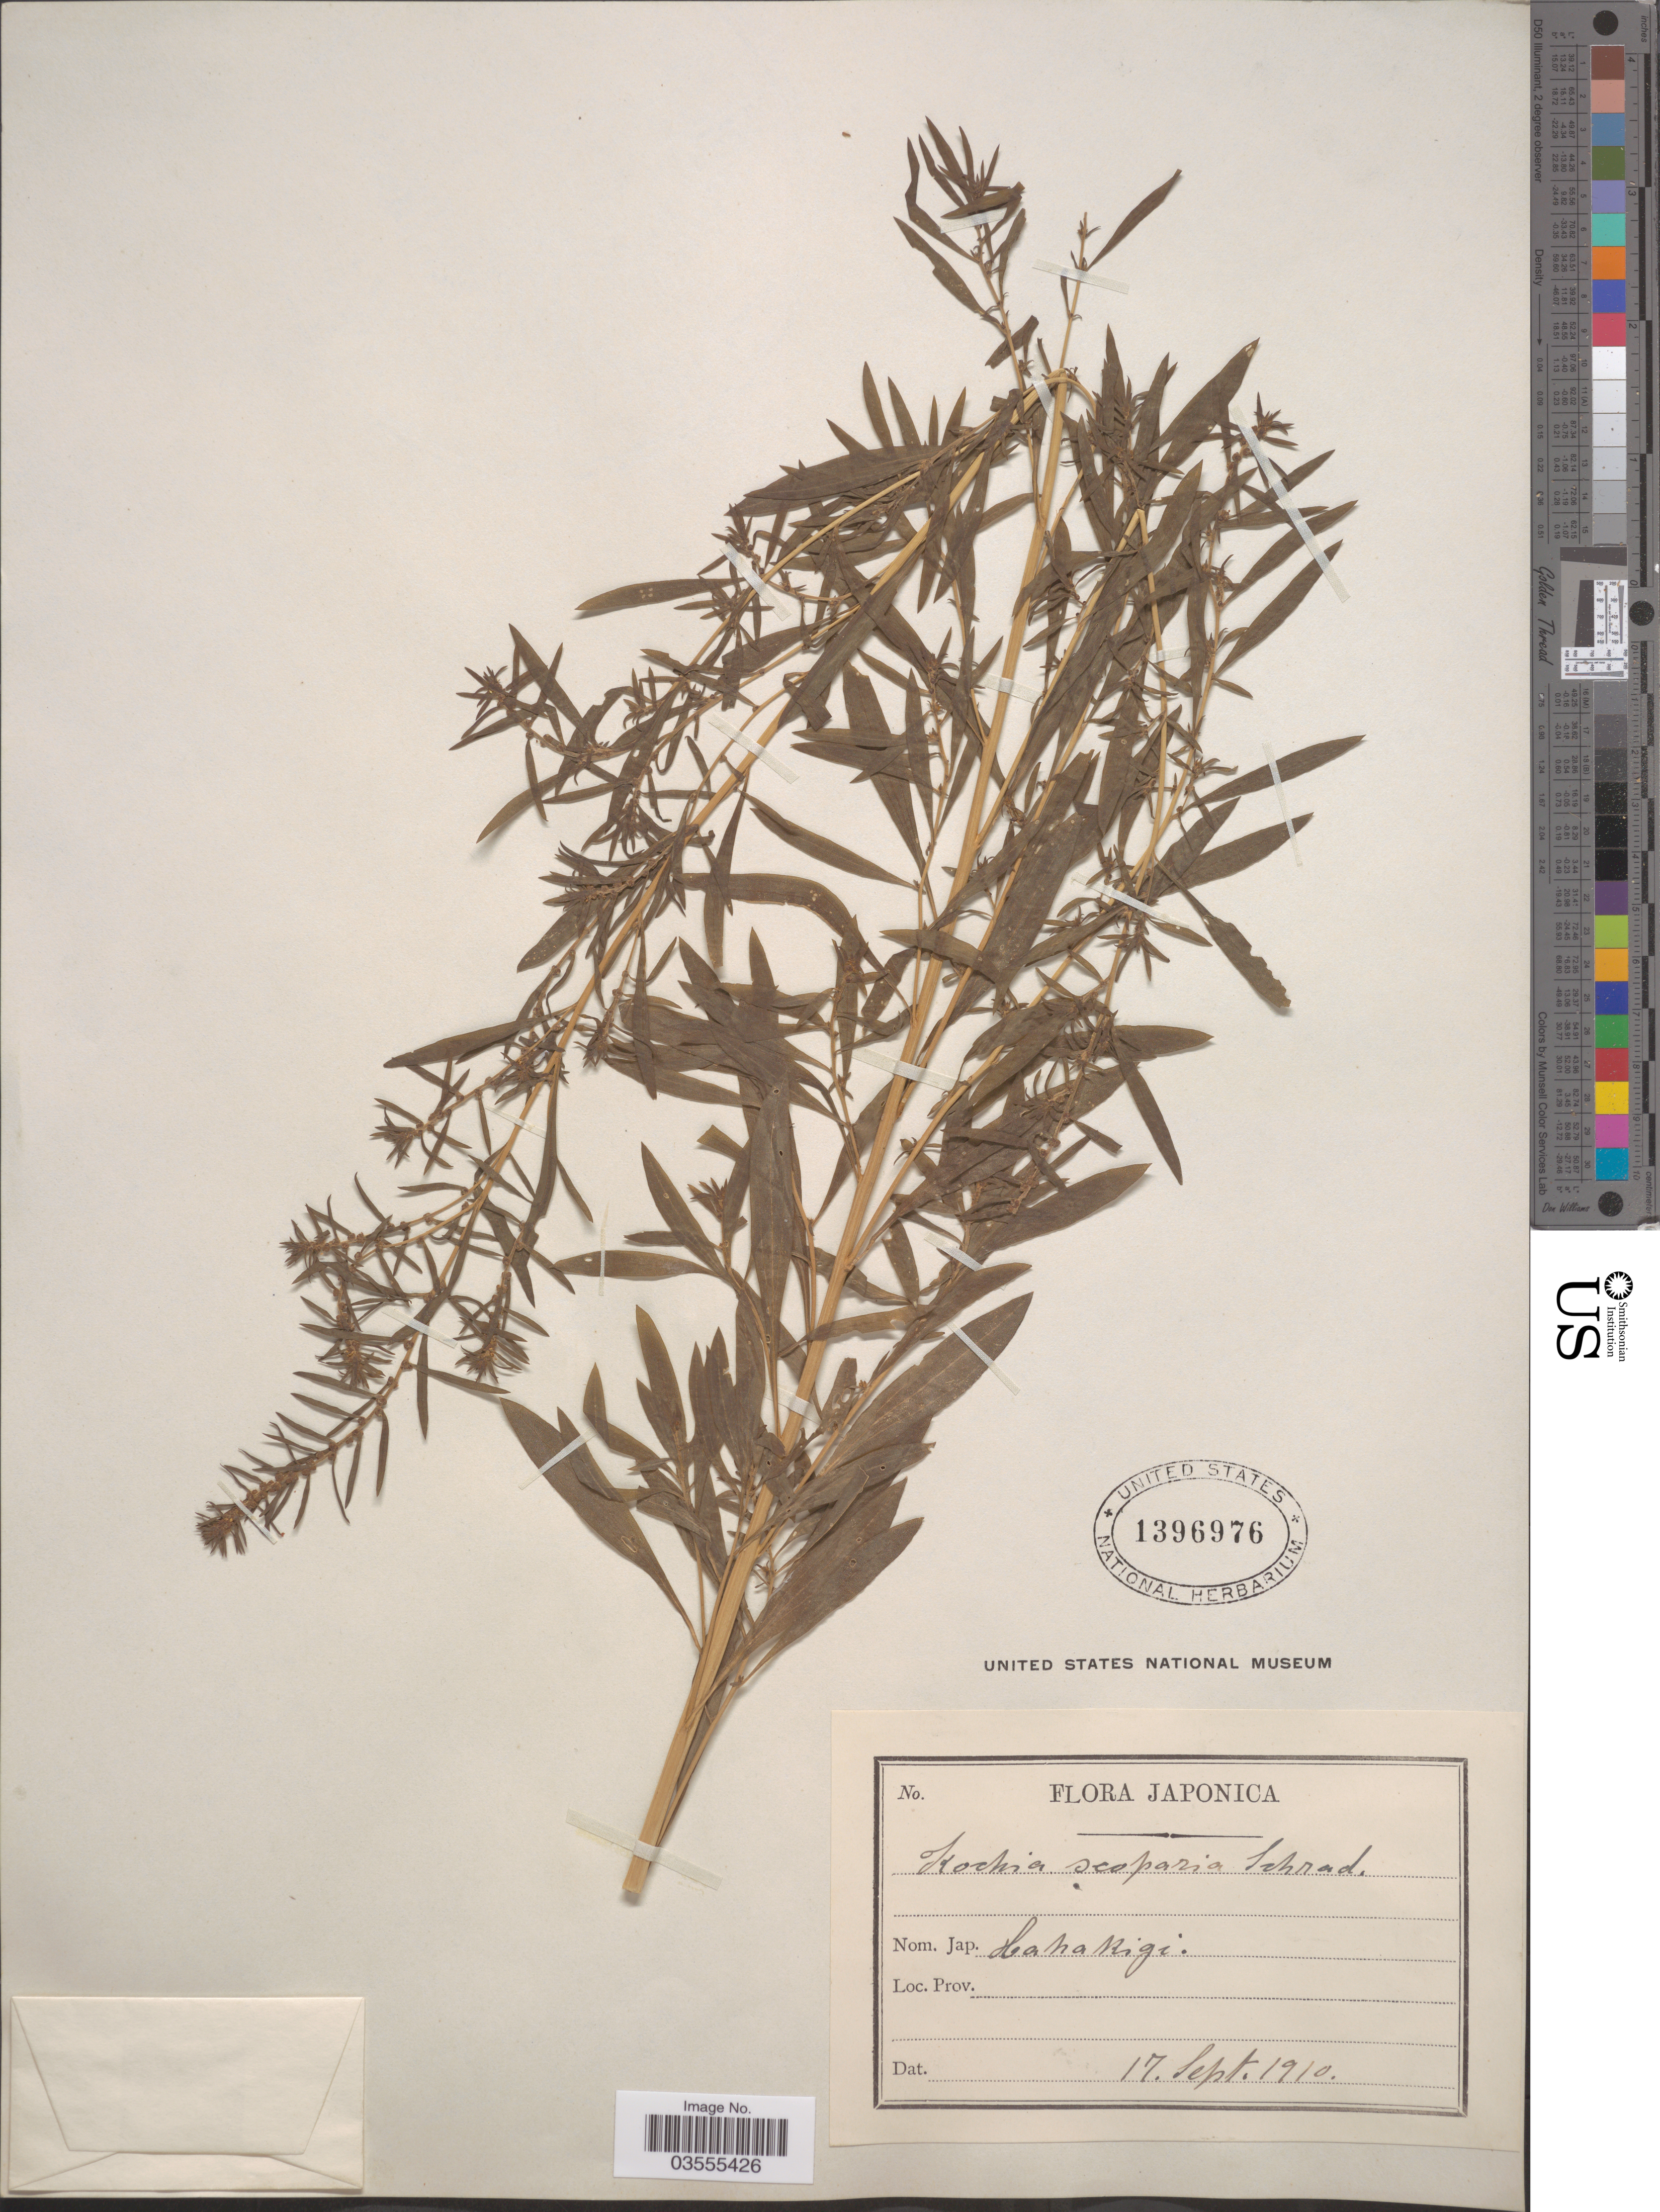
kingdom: Plantae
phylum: Tracheophyta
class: Magnoliopsida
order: Caryophyllales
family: Amaranthaceae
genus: Bassia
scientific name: Bassia scoparia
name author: (L.) Voss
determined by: U.S. National Herbarium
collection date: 1910-09-17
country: Japan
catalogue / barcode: US 1396976